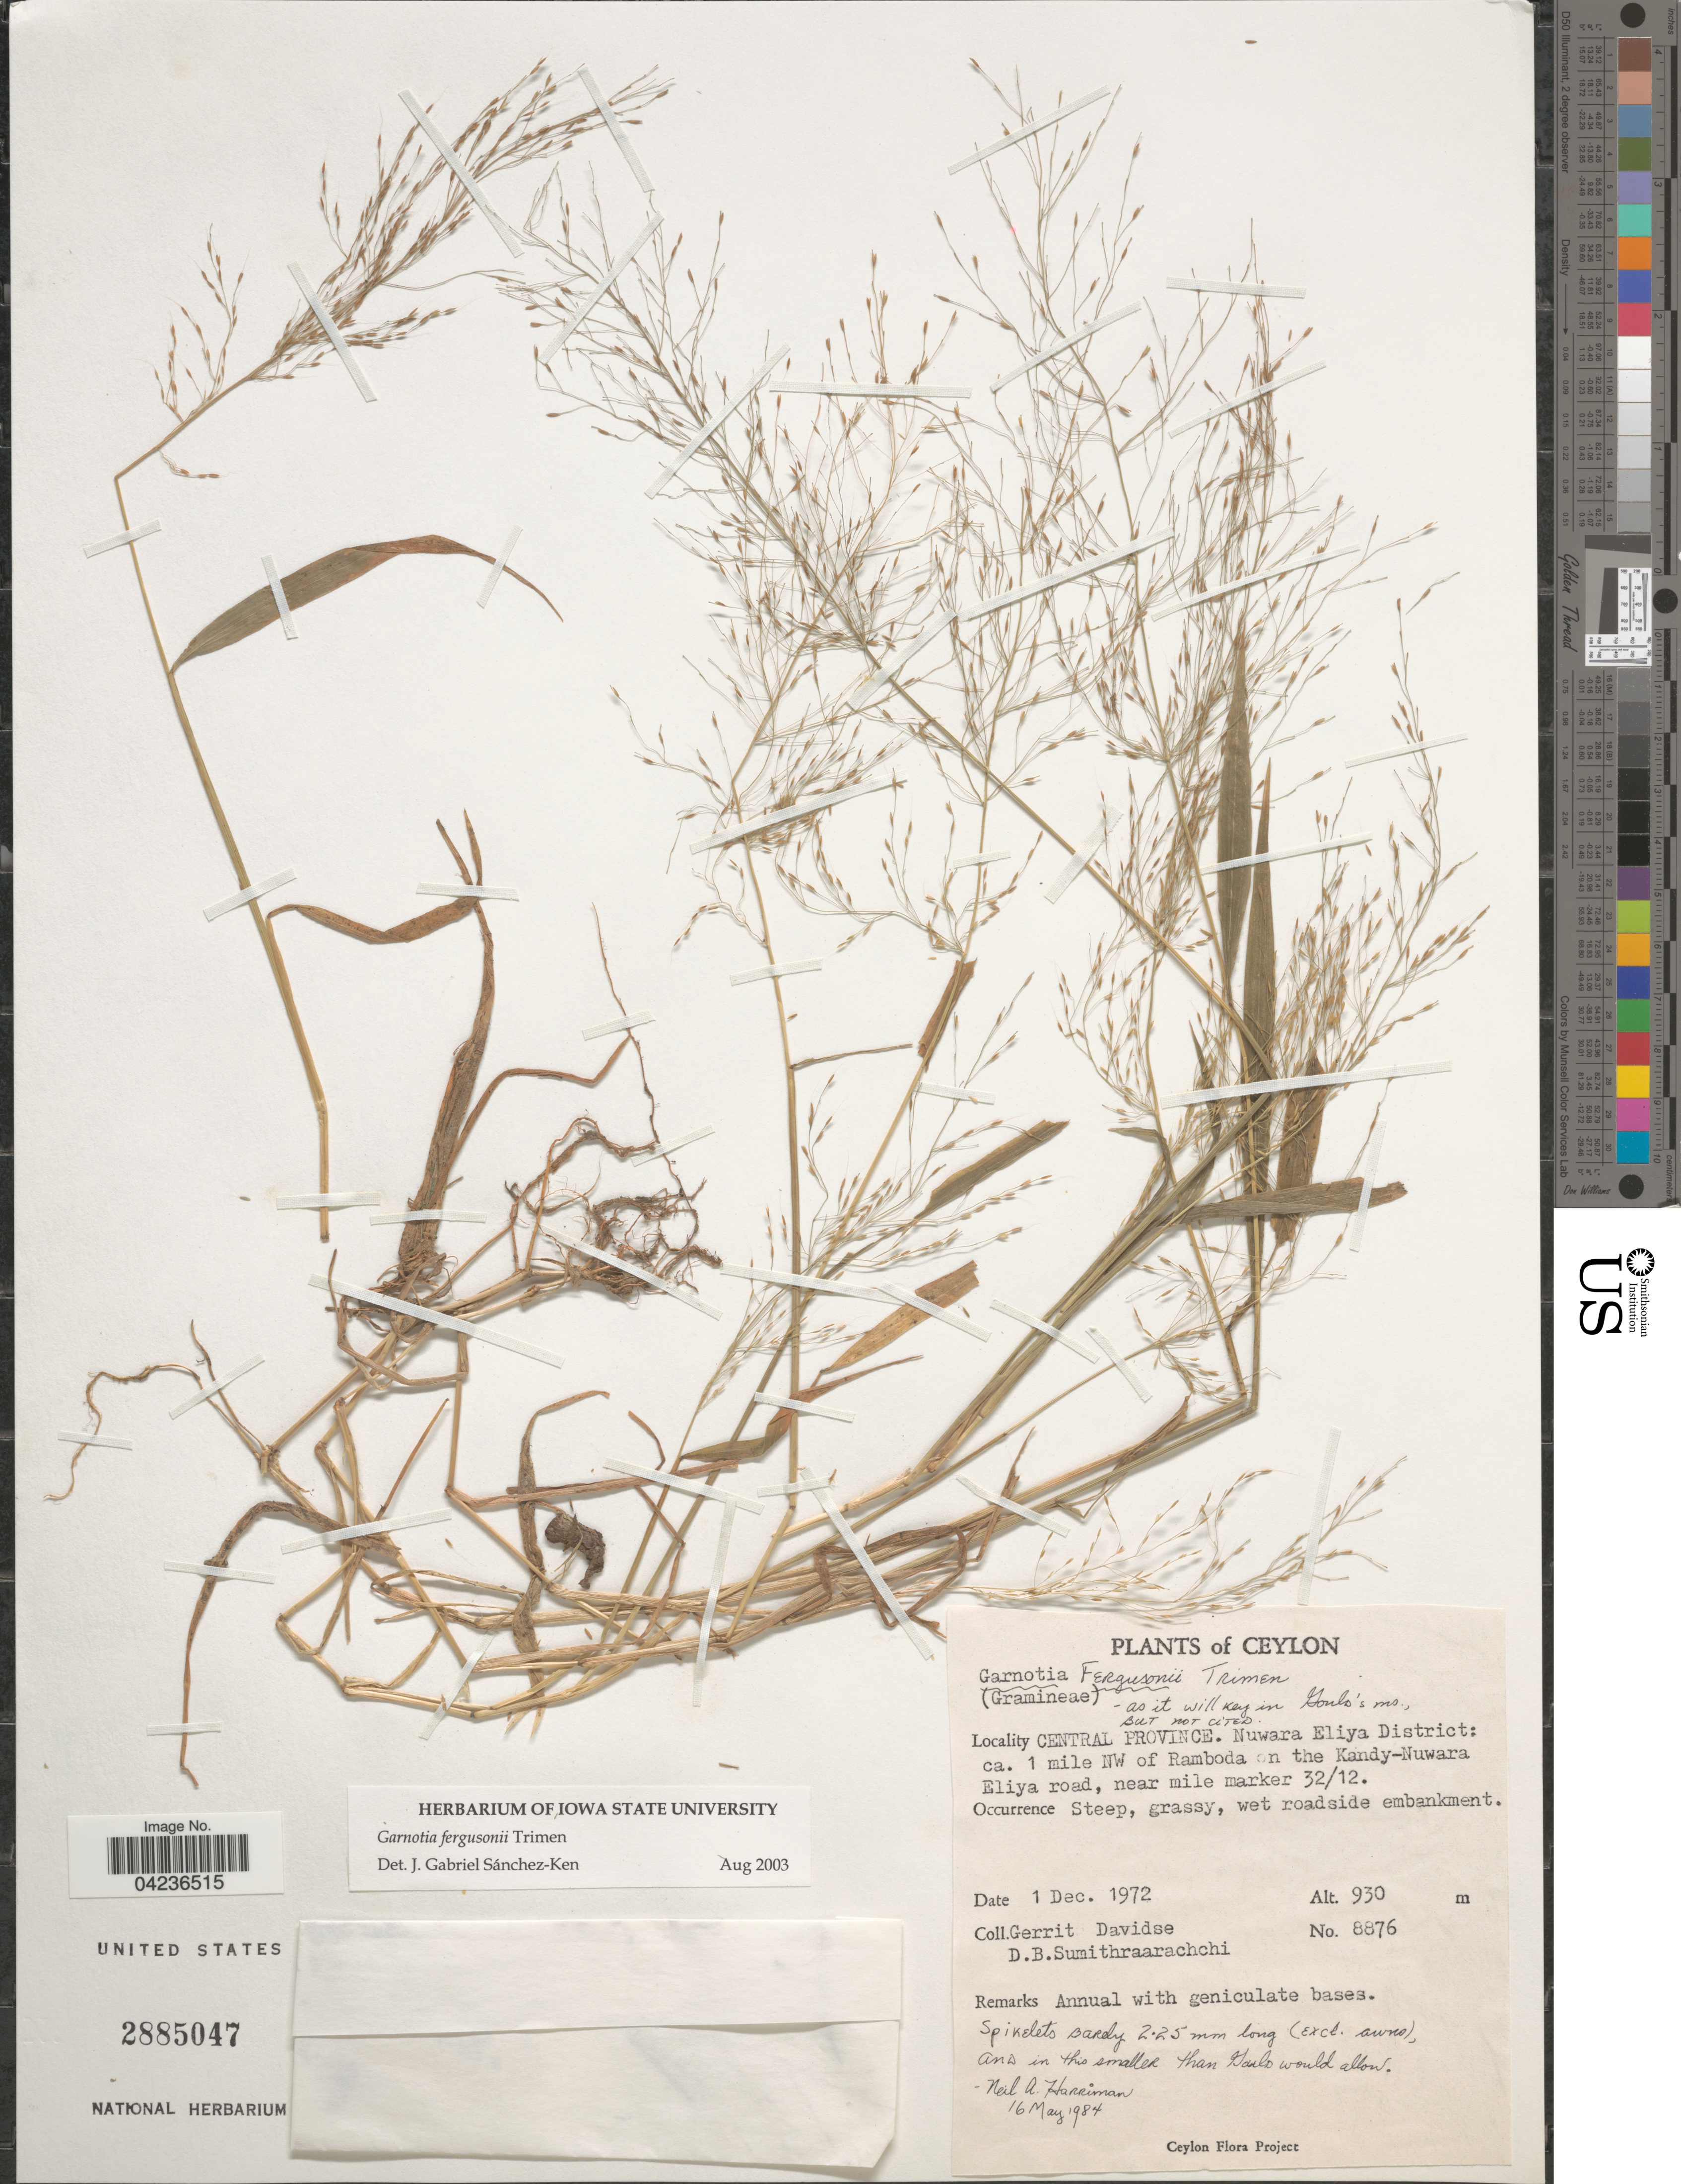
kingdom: Plantae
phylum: Tracheophyta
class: Liliopsida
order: Poales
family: Poaceae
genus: Garnotia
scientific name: Garnotia fergusonii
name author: Trimen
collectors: G. Davidse & D. B. Sumithraarachchi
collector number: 8876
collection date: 1972-12-01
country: Sri Lanka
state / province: Central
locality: Ceylon. Nuwara Eliya District: ca. 1 mile NW of Ramboda on the Kandy-Nuwara Eliya road, near mile marker 32/12.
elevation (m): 930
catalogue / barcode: US 2885047